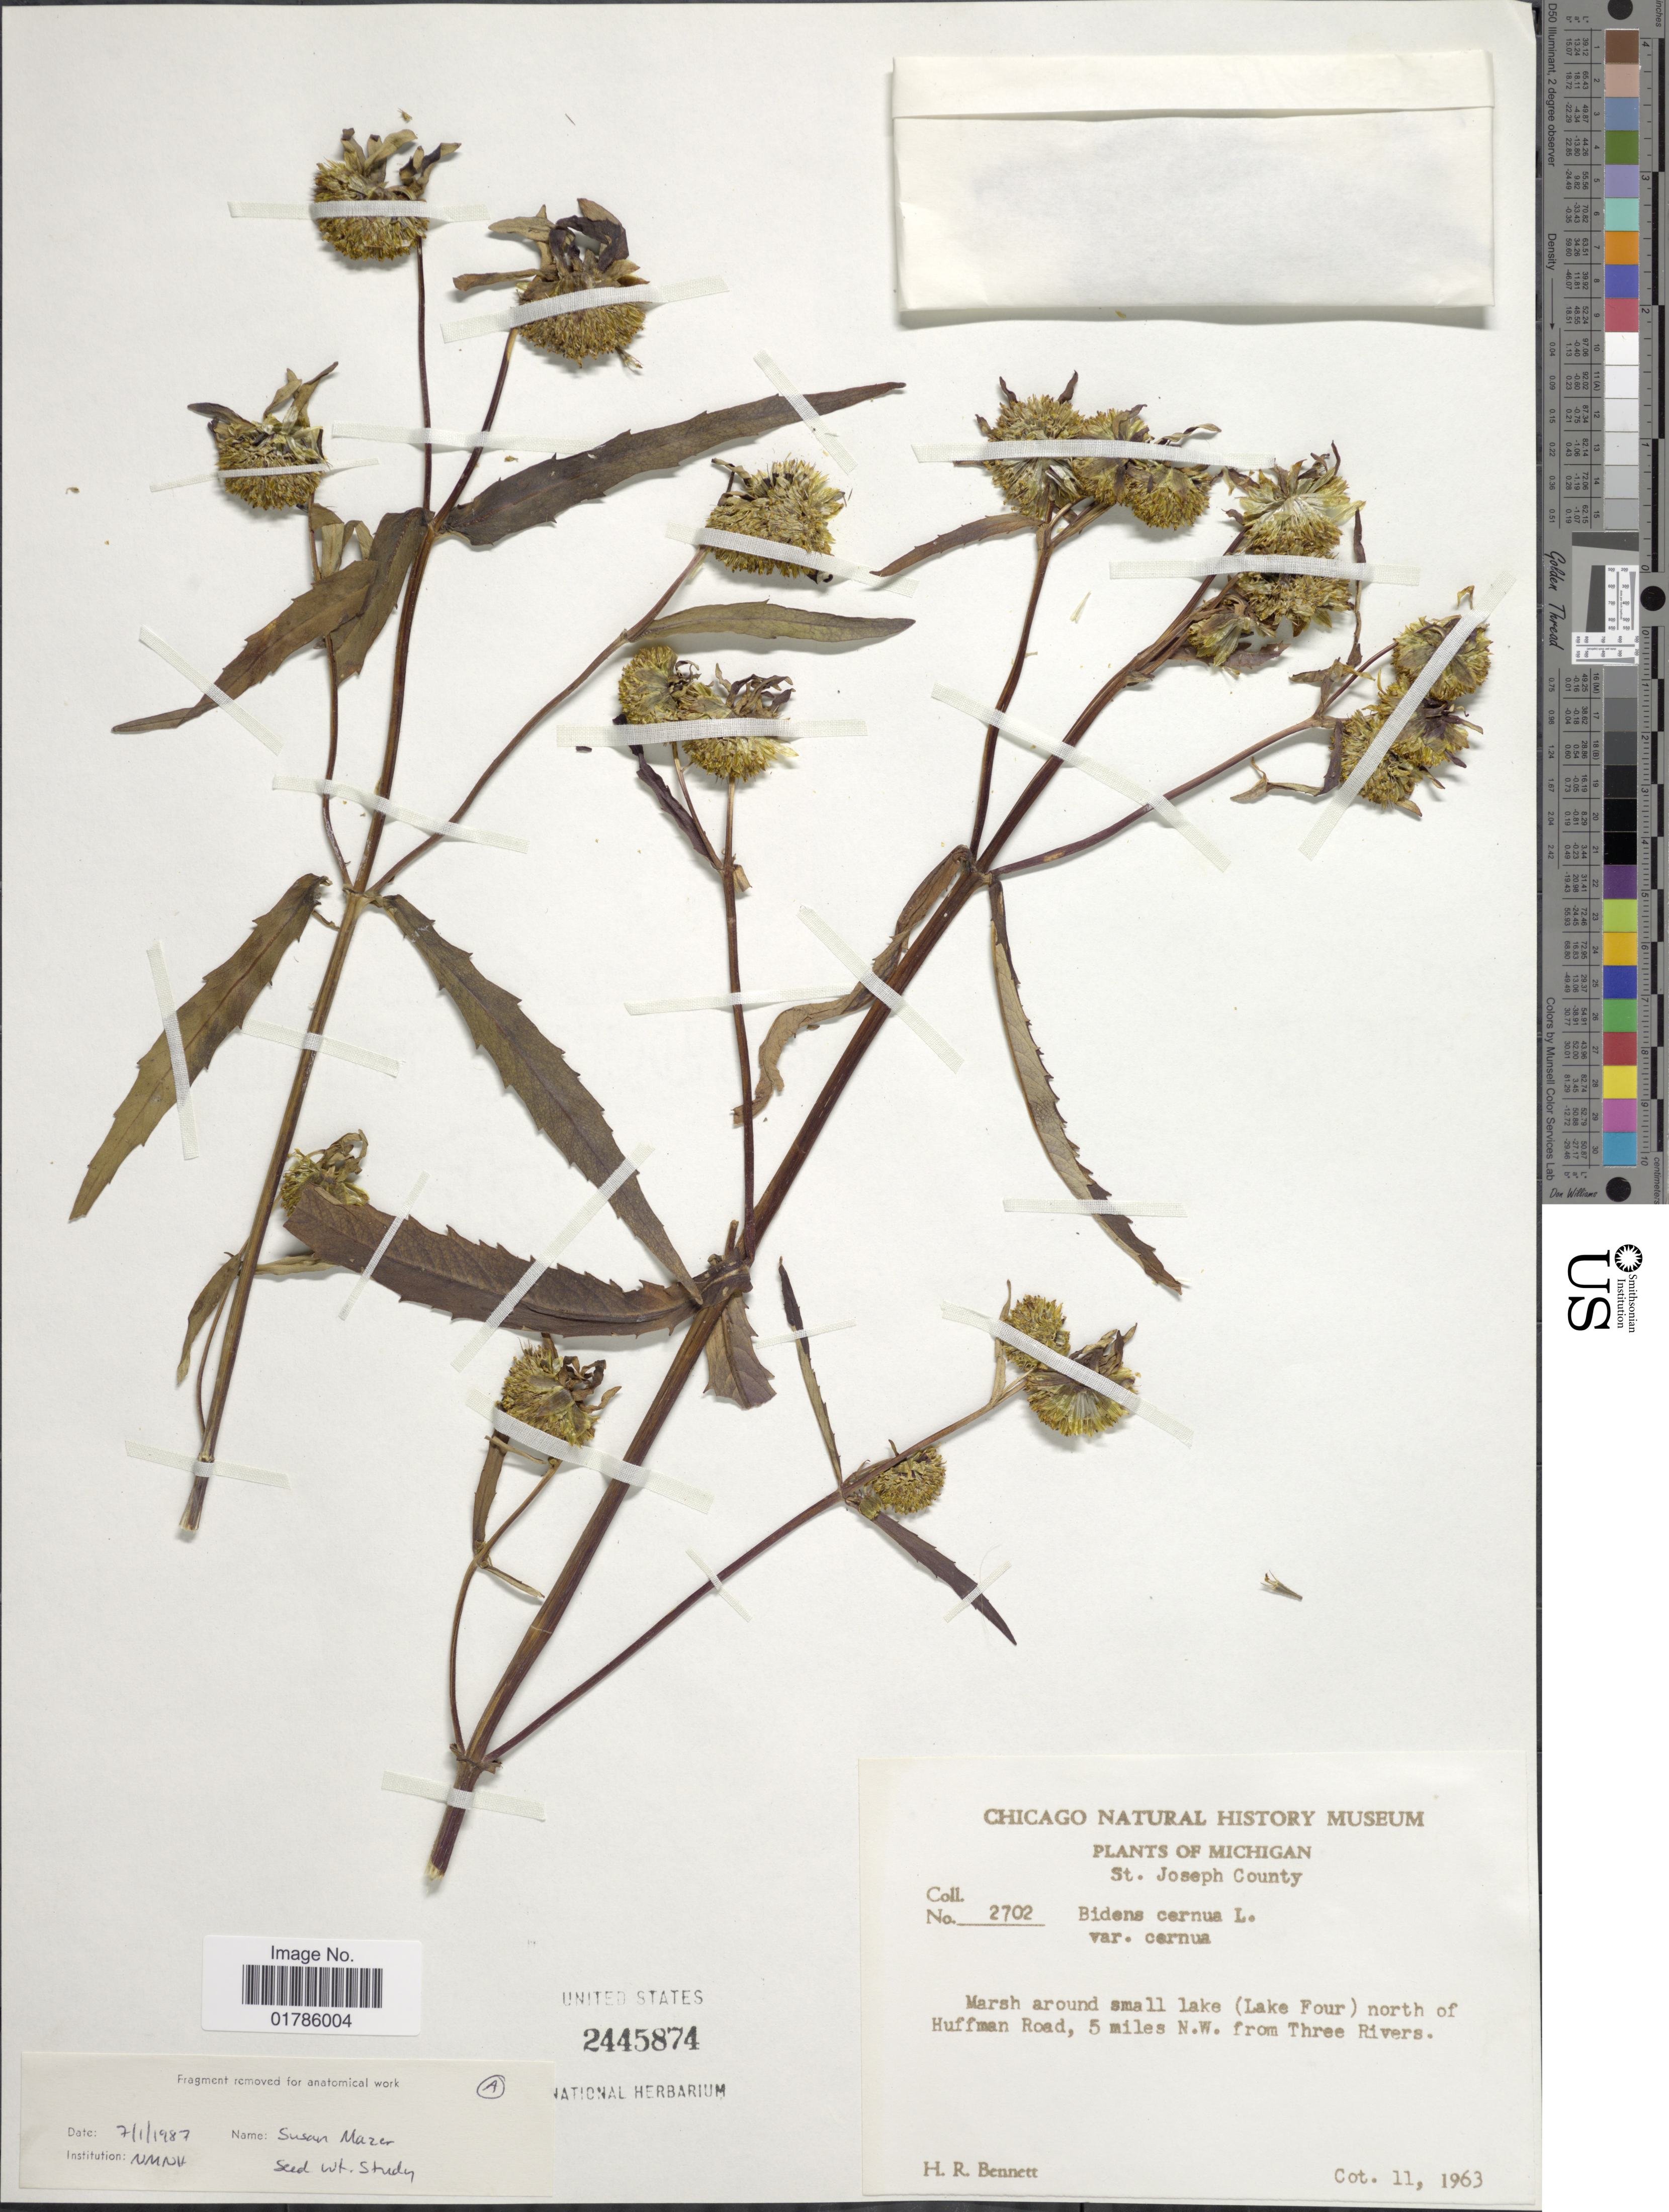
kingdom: Plantae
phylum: Tracheophyta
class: Magnoliopsida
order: Asterales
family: Asteraceae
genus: Bidens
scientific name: Bidens cernua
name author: L.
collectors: H. R. Bennett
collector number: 2702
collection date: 1963-10-11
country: United States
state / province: Michigan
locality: St. Joseph County, marsh around small lake (Lake Four) north of Huffman Road, 5 miles N. W. from Three Rivers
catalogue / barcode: US 2445874